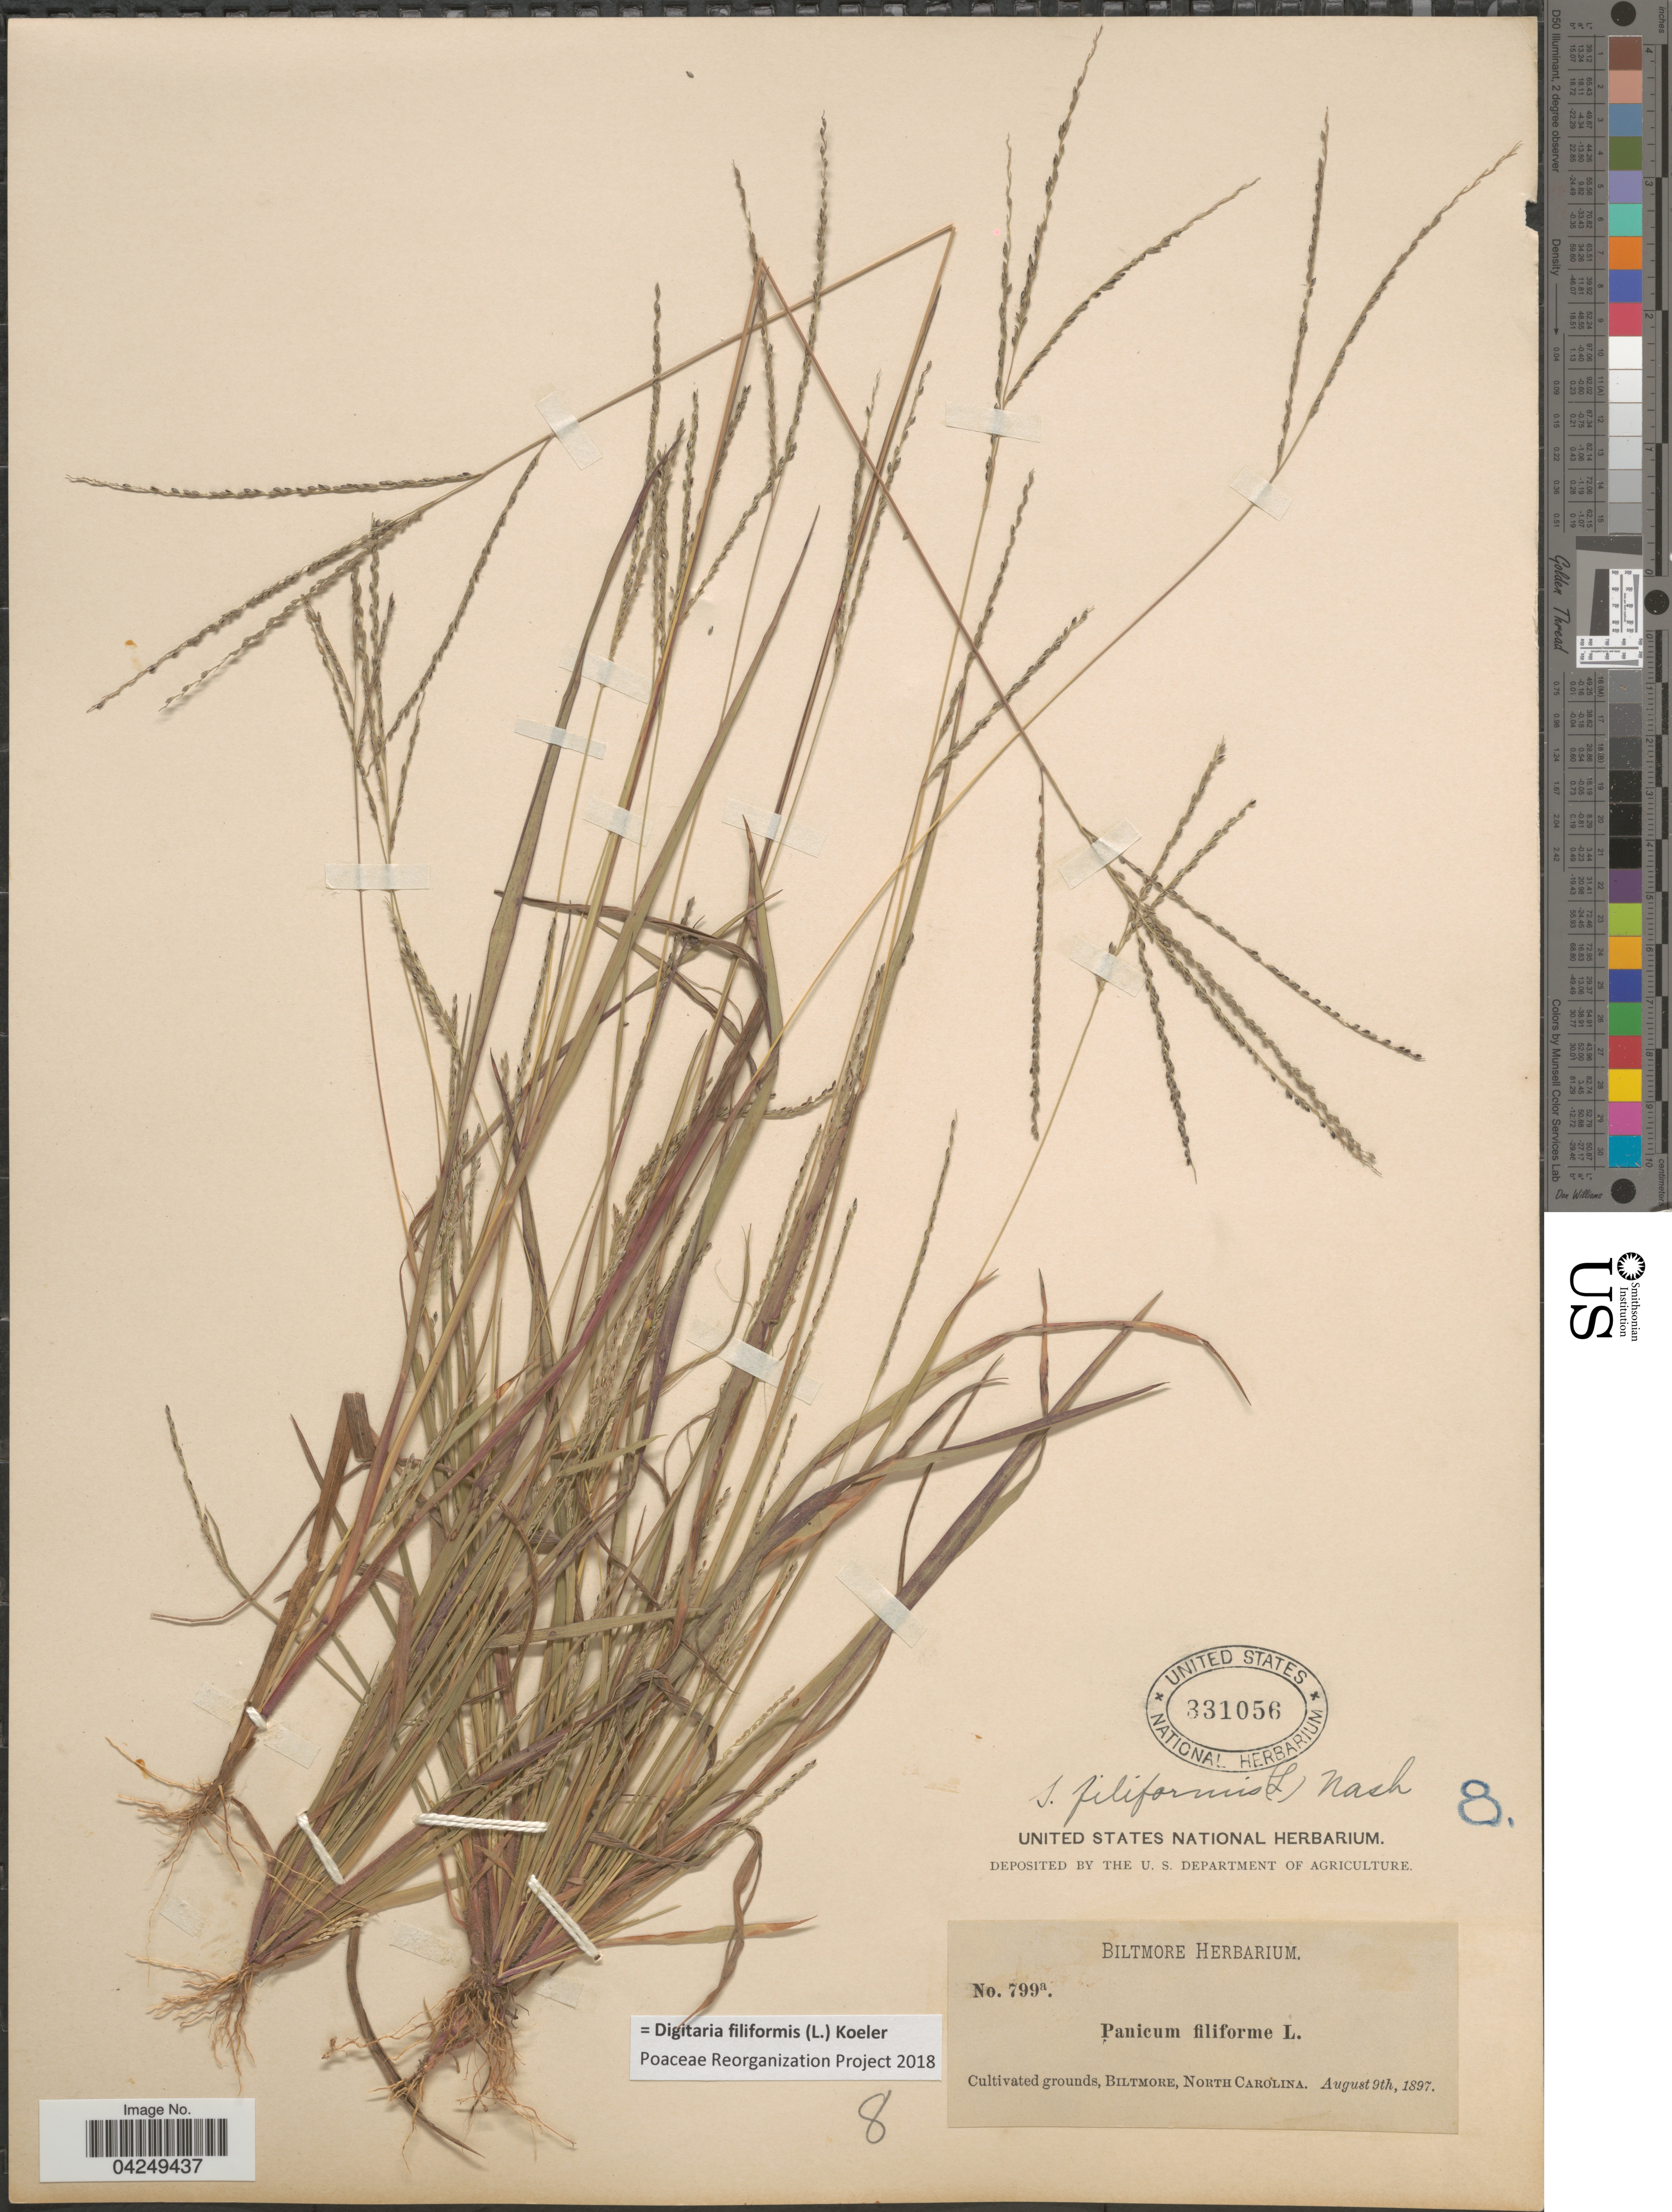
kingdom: Plantae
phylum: Tracheophyta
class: Liliopsida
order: Poales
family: Poaceae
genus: Digitaria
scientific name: Digitaria filiformis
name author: (L.) Koeler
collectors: ex herb. Biltmore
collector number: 799a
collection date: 1897-08-09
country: United States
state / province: North Carolina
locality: Cultivated grounds, Biltmore.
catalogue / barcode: US 331056